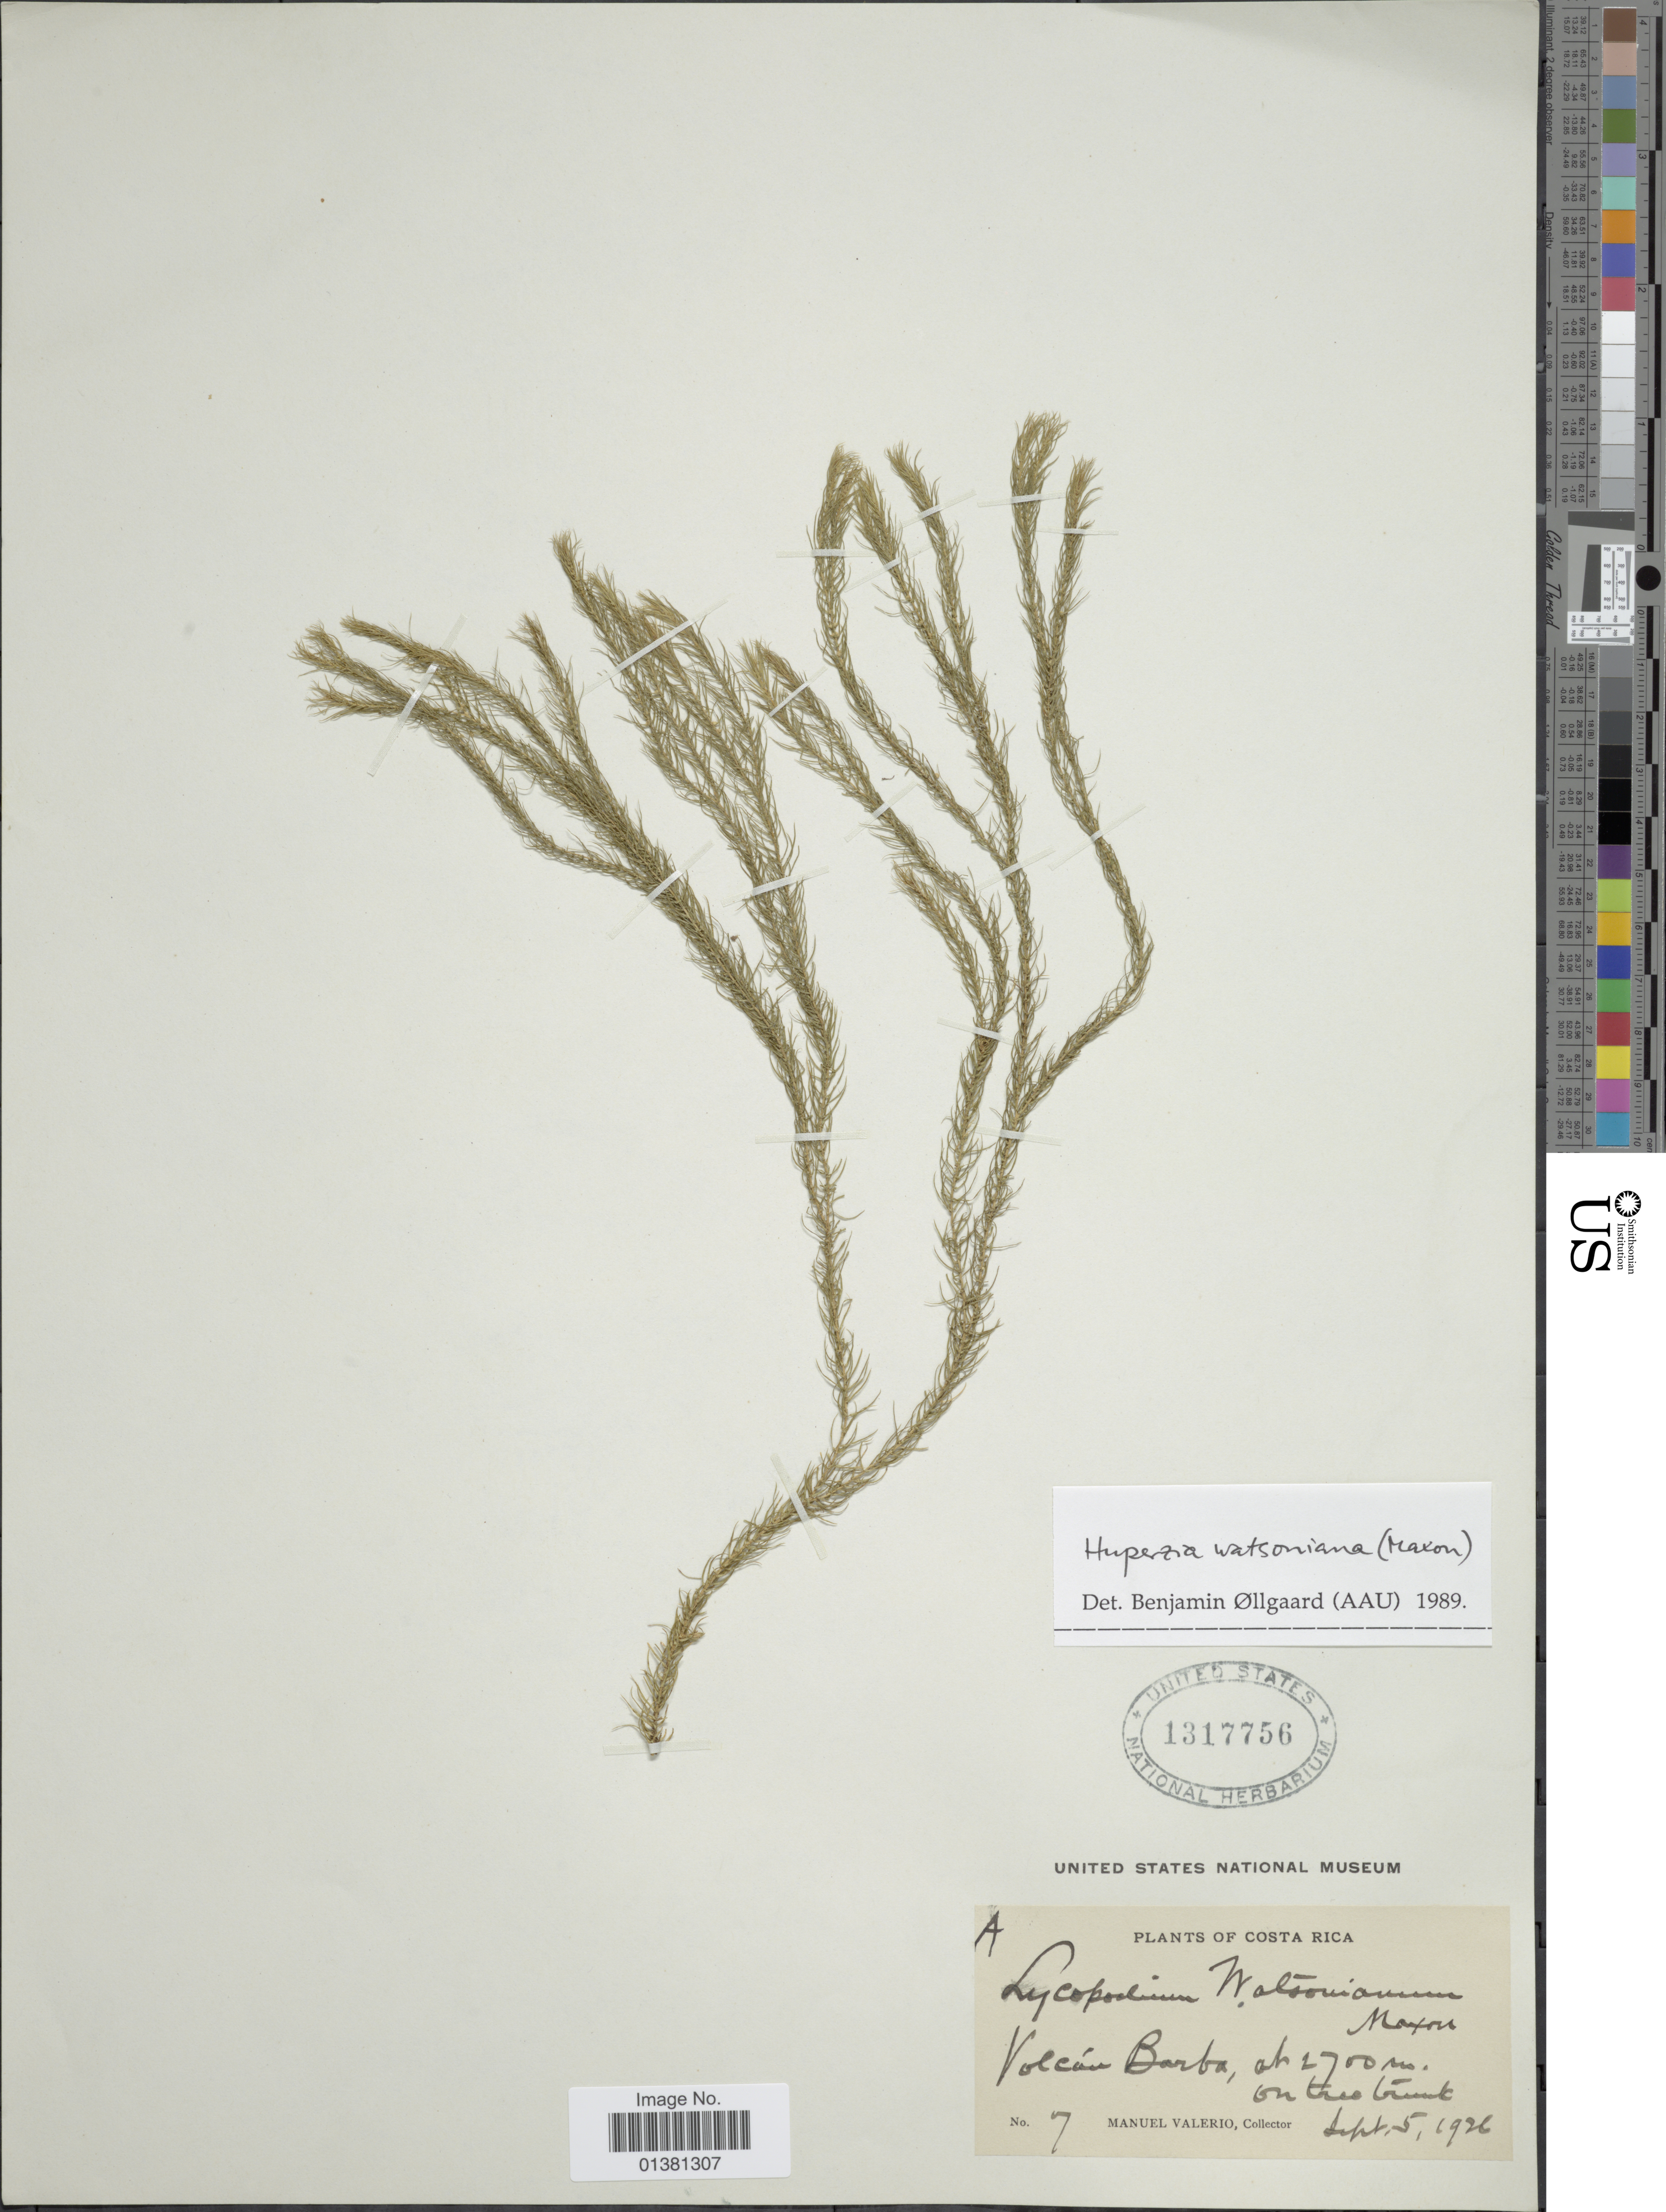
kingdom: Plantae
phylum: Tracheophyta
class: Lycopodiopsida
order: Lycopodiales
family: Lycopodiaceae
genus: Phlegmariurus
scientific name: Phlegmariurus watsonianus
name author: (Maxon) B. Øllg.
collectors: M. Valerio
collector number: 7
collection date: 1926-09-05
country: Costa Rica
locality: Volcán Barba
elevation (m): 2700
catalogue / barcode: US 1317756